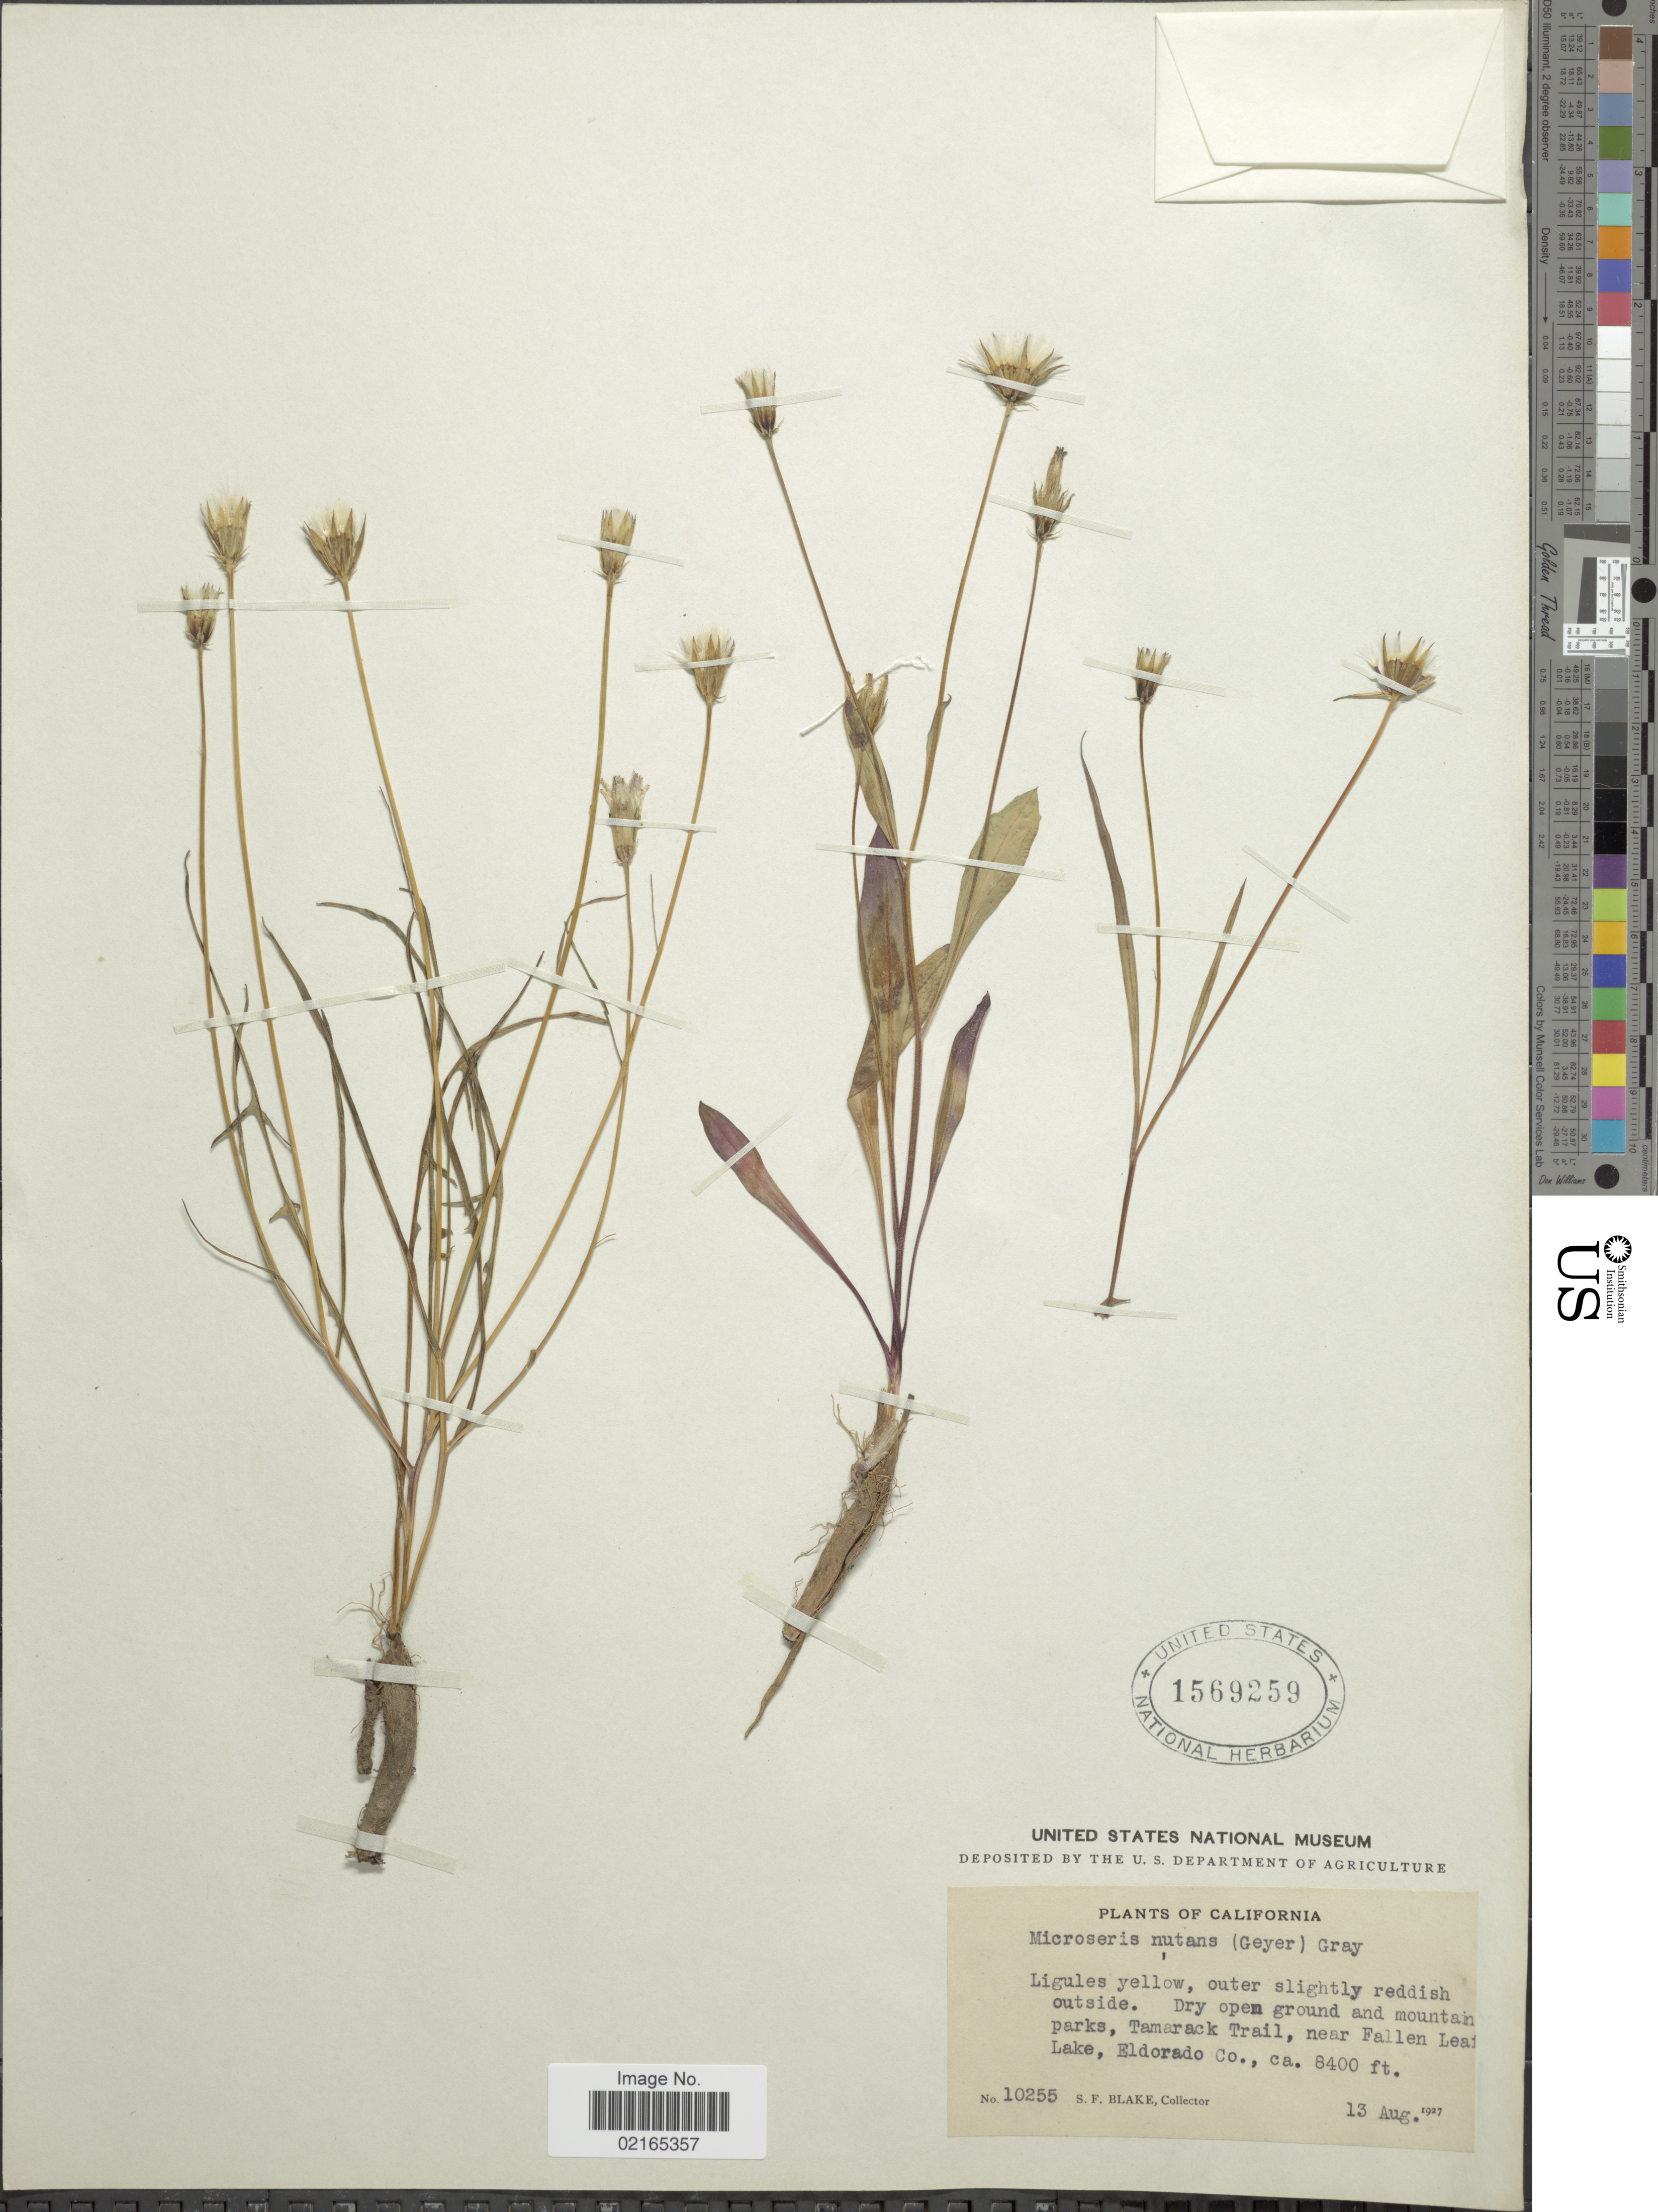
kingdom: Plantae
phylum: Tracheophyta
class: Magnoliopsida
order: Asterales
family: Asteraceae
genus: Microseris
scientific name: Microseris nutans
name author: (Hook.) Sch. Bip.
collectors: S. Blake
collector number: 10255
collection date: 1927-08-13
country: United States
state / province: California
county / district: El Dorado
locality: Dry open ground and mountain parks, Tamarack Trail, near Fallen Leaf Lake, Eldorado Co.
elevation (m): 2560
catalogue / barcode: US 1569259